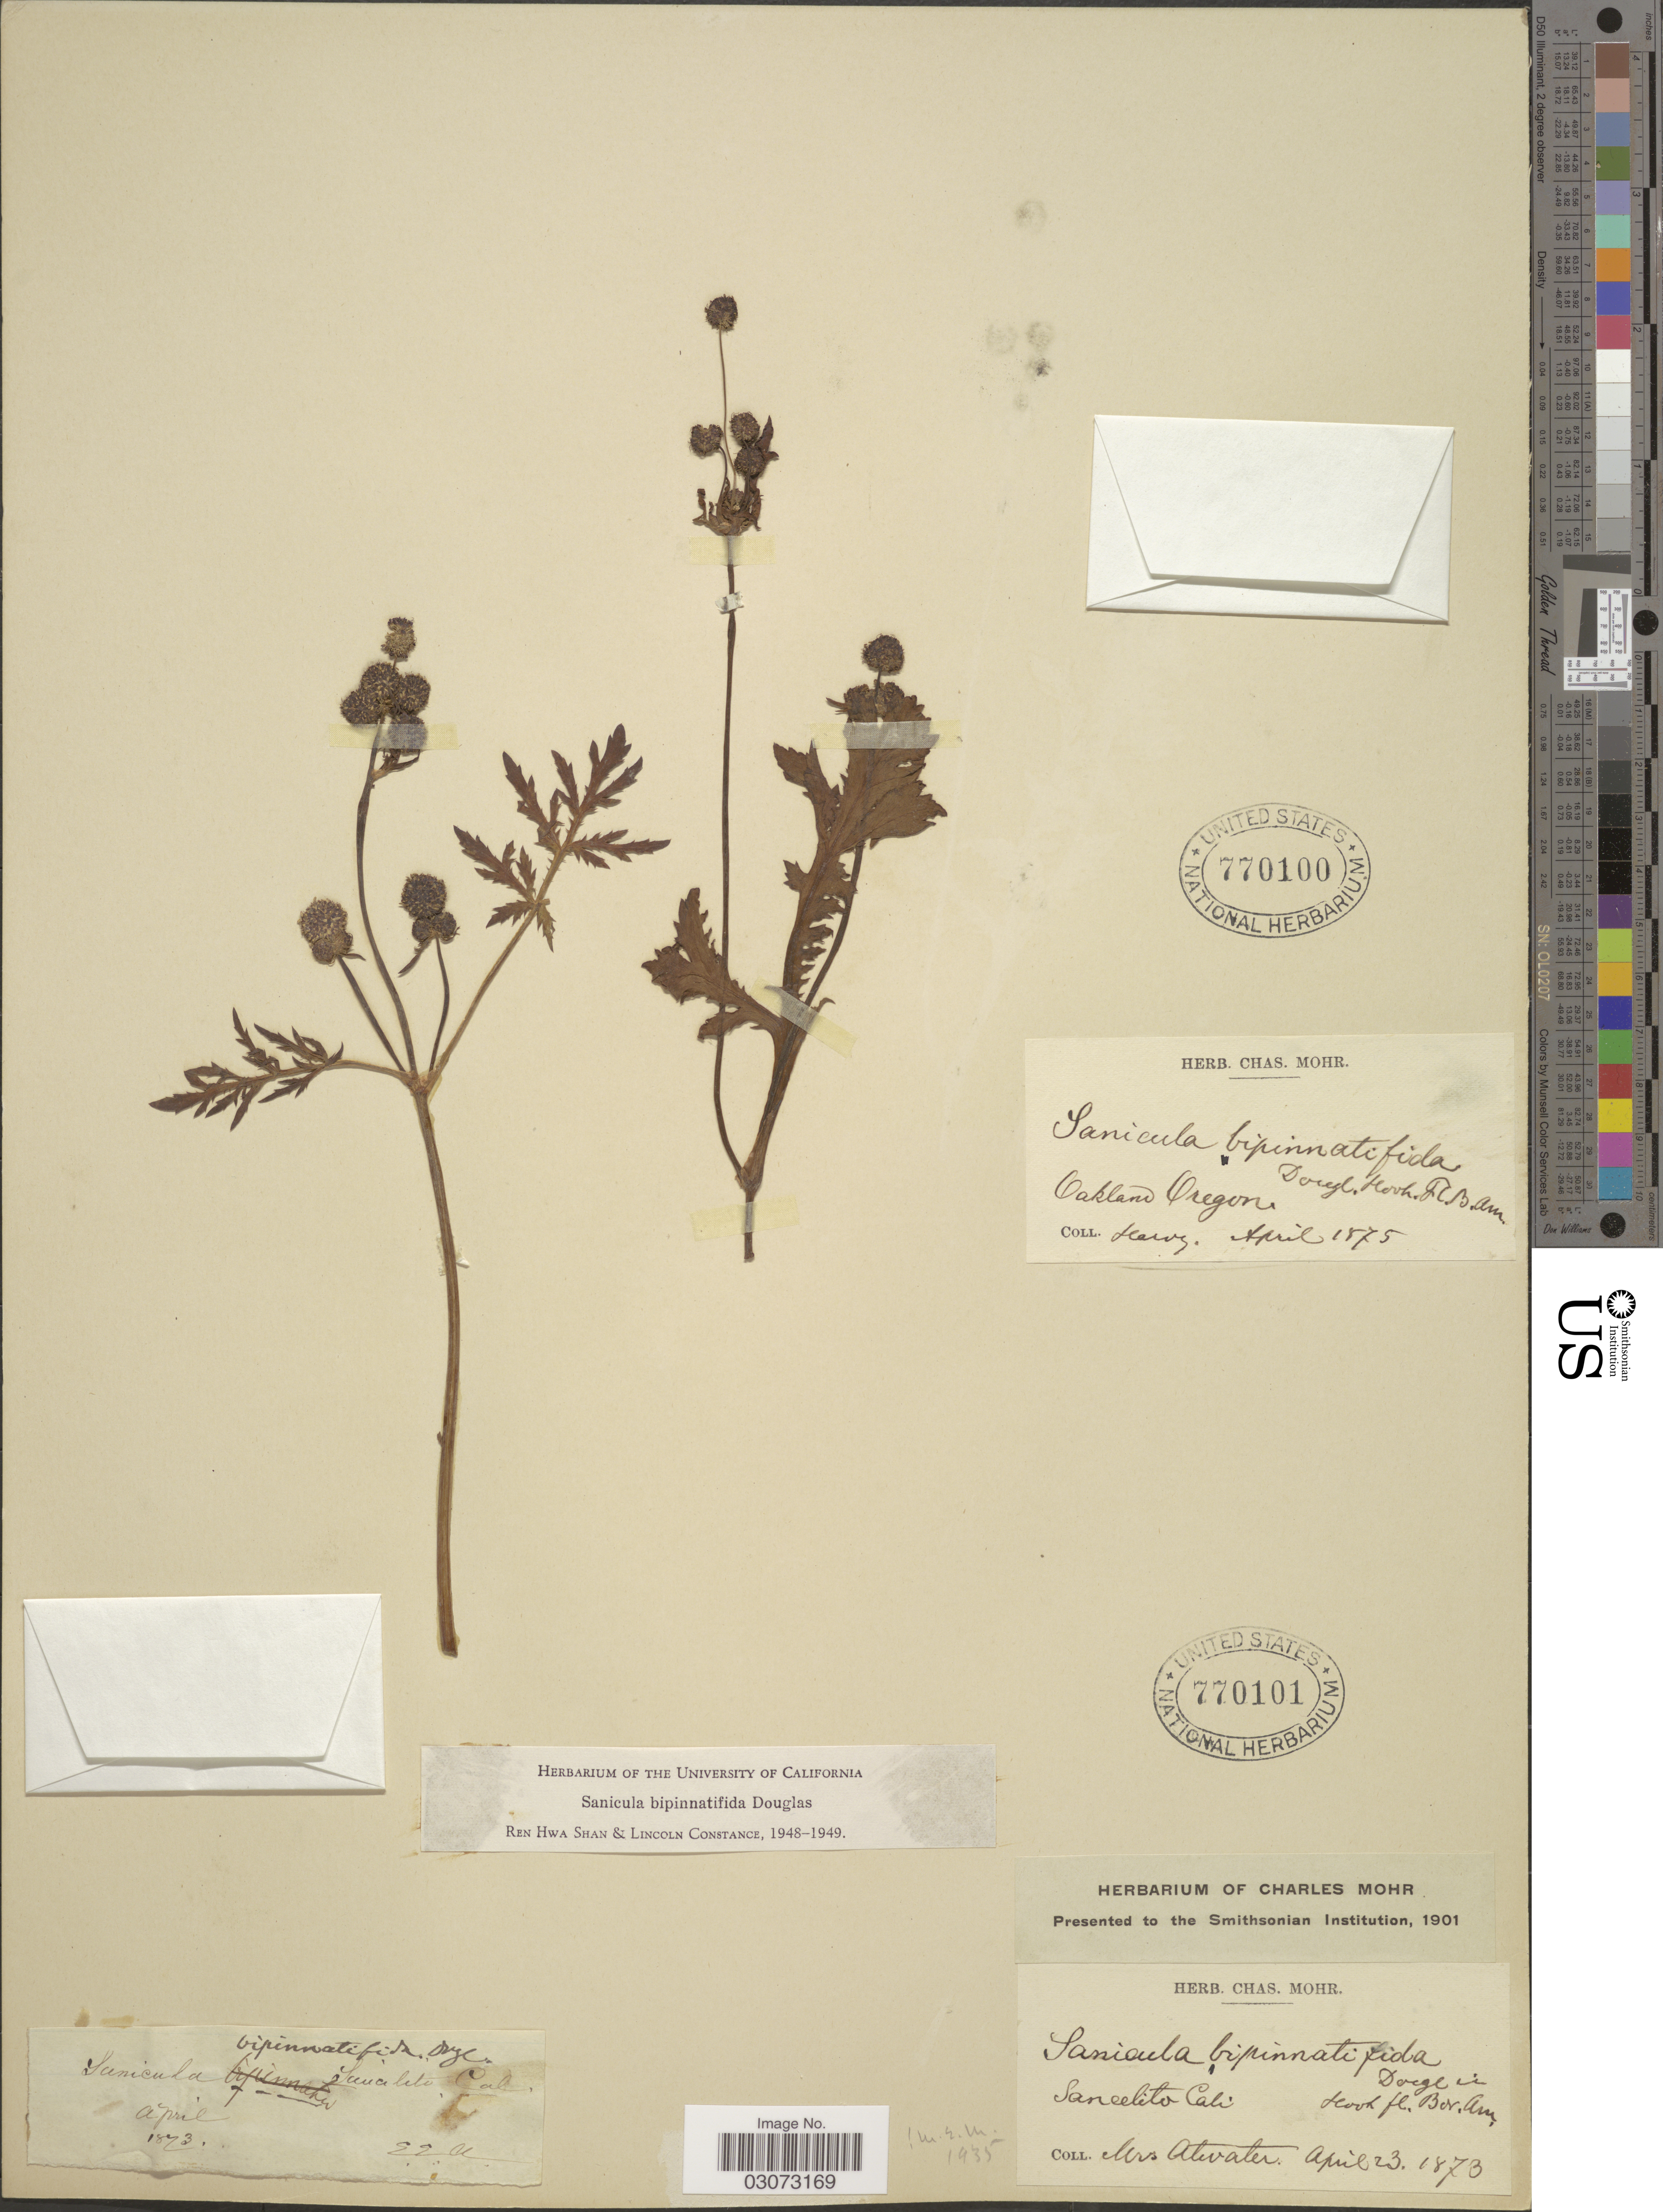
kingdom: Plantae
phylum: Tracheophyta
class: Magnoliopsida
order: Apiales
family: Apiaceae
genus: Sanicula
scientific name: Sanicula bipinnatifida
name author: Douglas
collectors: Atwater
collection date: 1873-04-23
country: United States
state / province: California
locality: Sancelito.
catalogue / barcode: US 770101-2